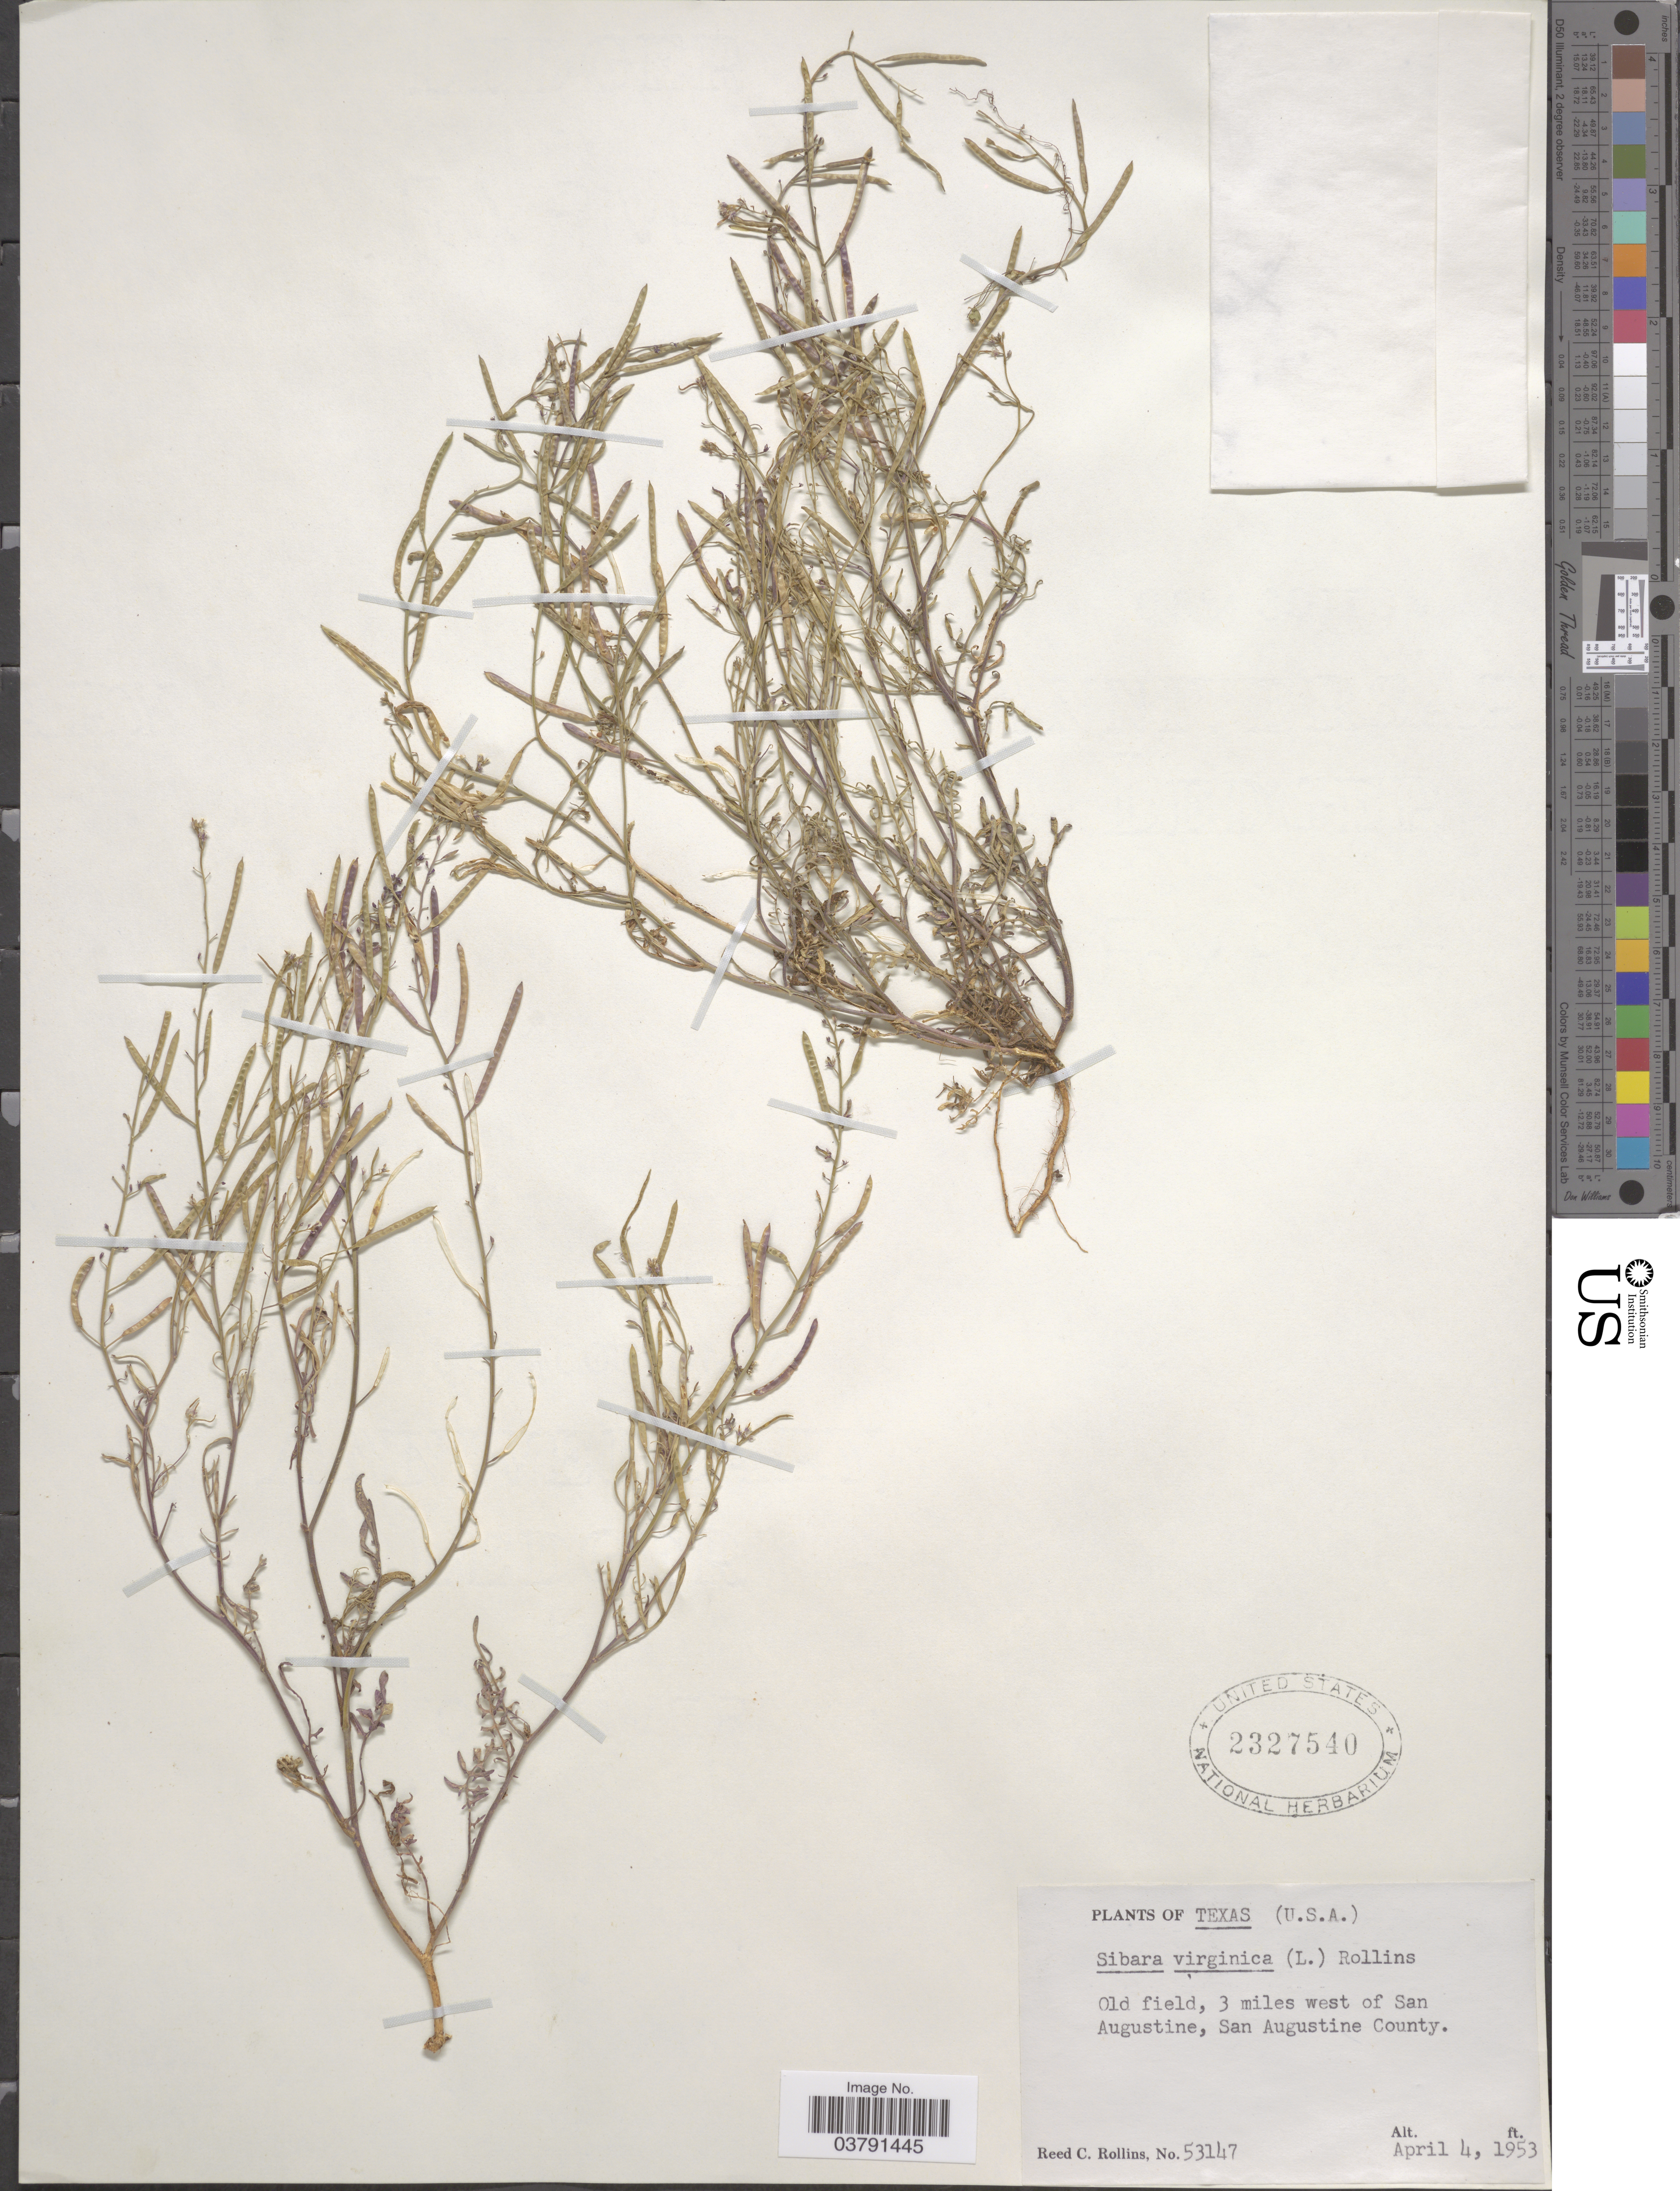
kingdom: Plantae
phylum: Tracheophyta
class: Magnoliopsida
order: Brassicales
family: Brassicaceae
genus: Planodes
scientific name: Planodes virginicum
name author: (L.) Greene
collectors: R. C. Rollins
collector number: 53147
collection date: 1953-04-04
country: United States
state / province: Texas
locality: Old field, 3 miles west of San Augustine, San Augustine County.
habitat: old field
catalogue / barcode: US 2327540